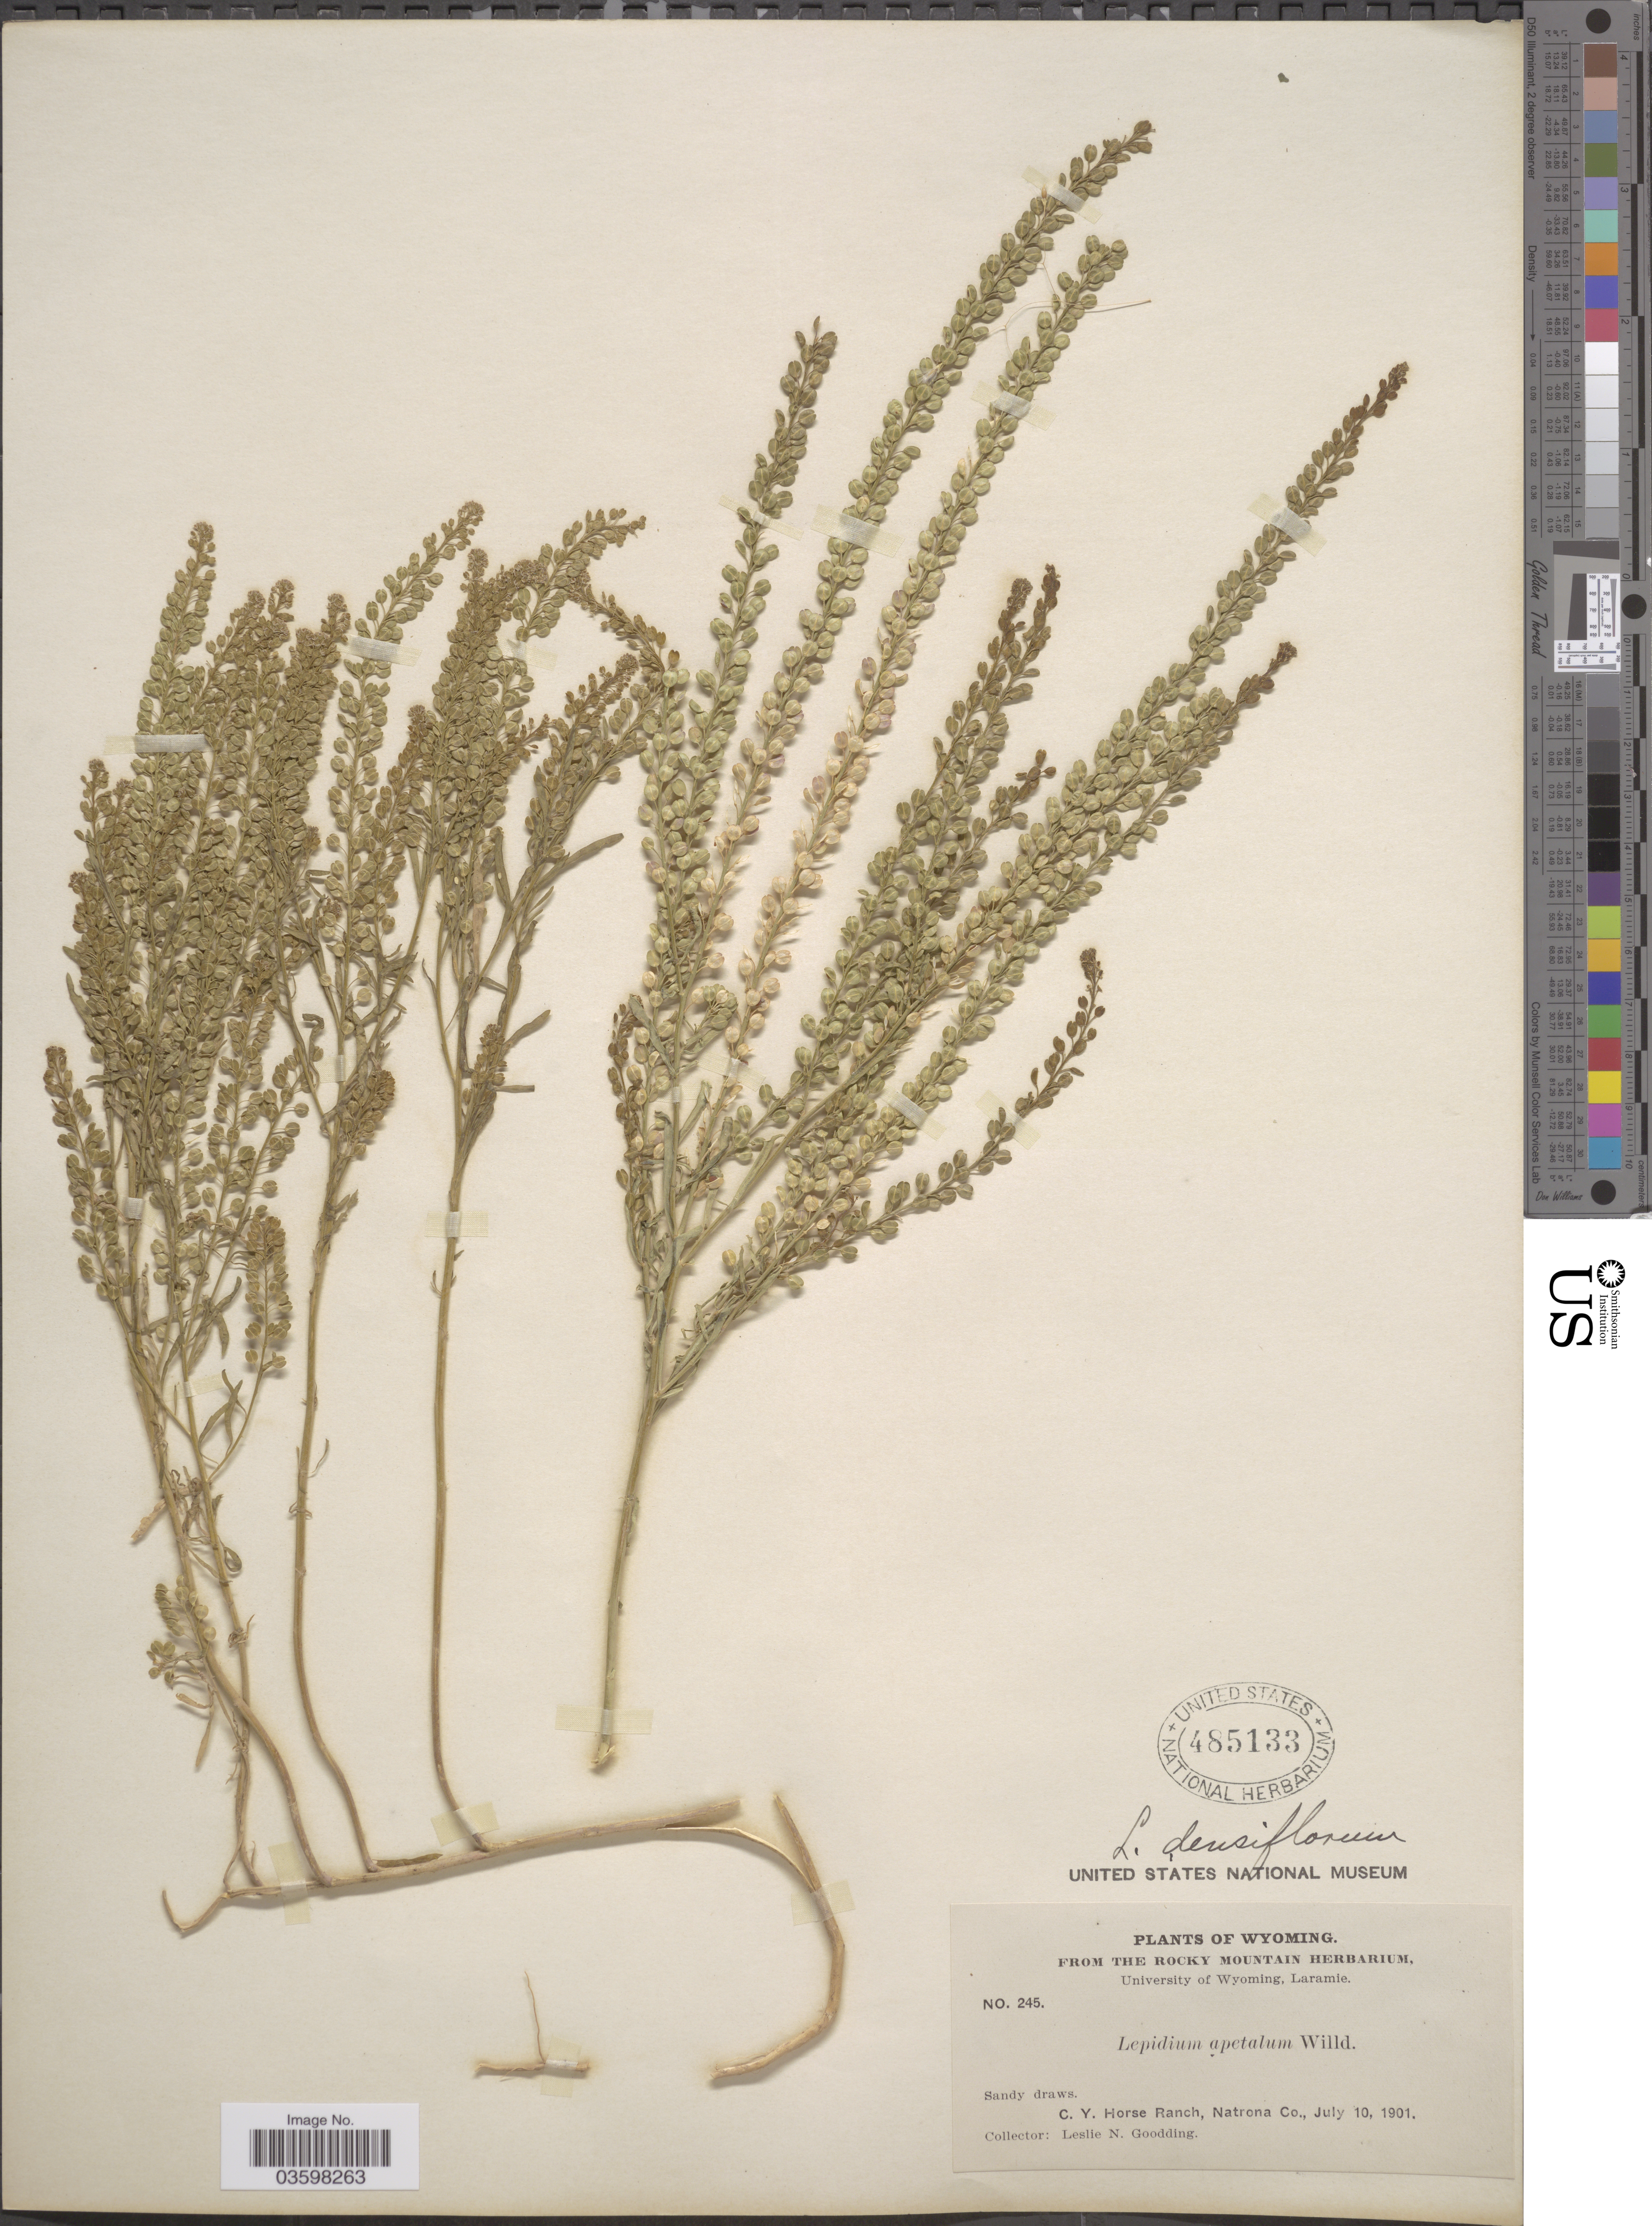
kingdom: Plantae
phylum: Tracheophyta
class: Magnoliopsida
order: Brassicales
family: Brassicaceae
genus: Lepidium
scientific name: Lepidium densiflorum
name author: Schrad.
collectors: L. N. Goodding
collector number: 245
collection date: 1901-07-10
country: United States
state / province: Wyoming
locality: C. Y. Horse Ranch, Natrona Co.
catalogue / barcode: US 485133